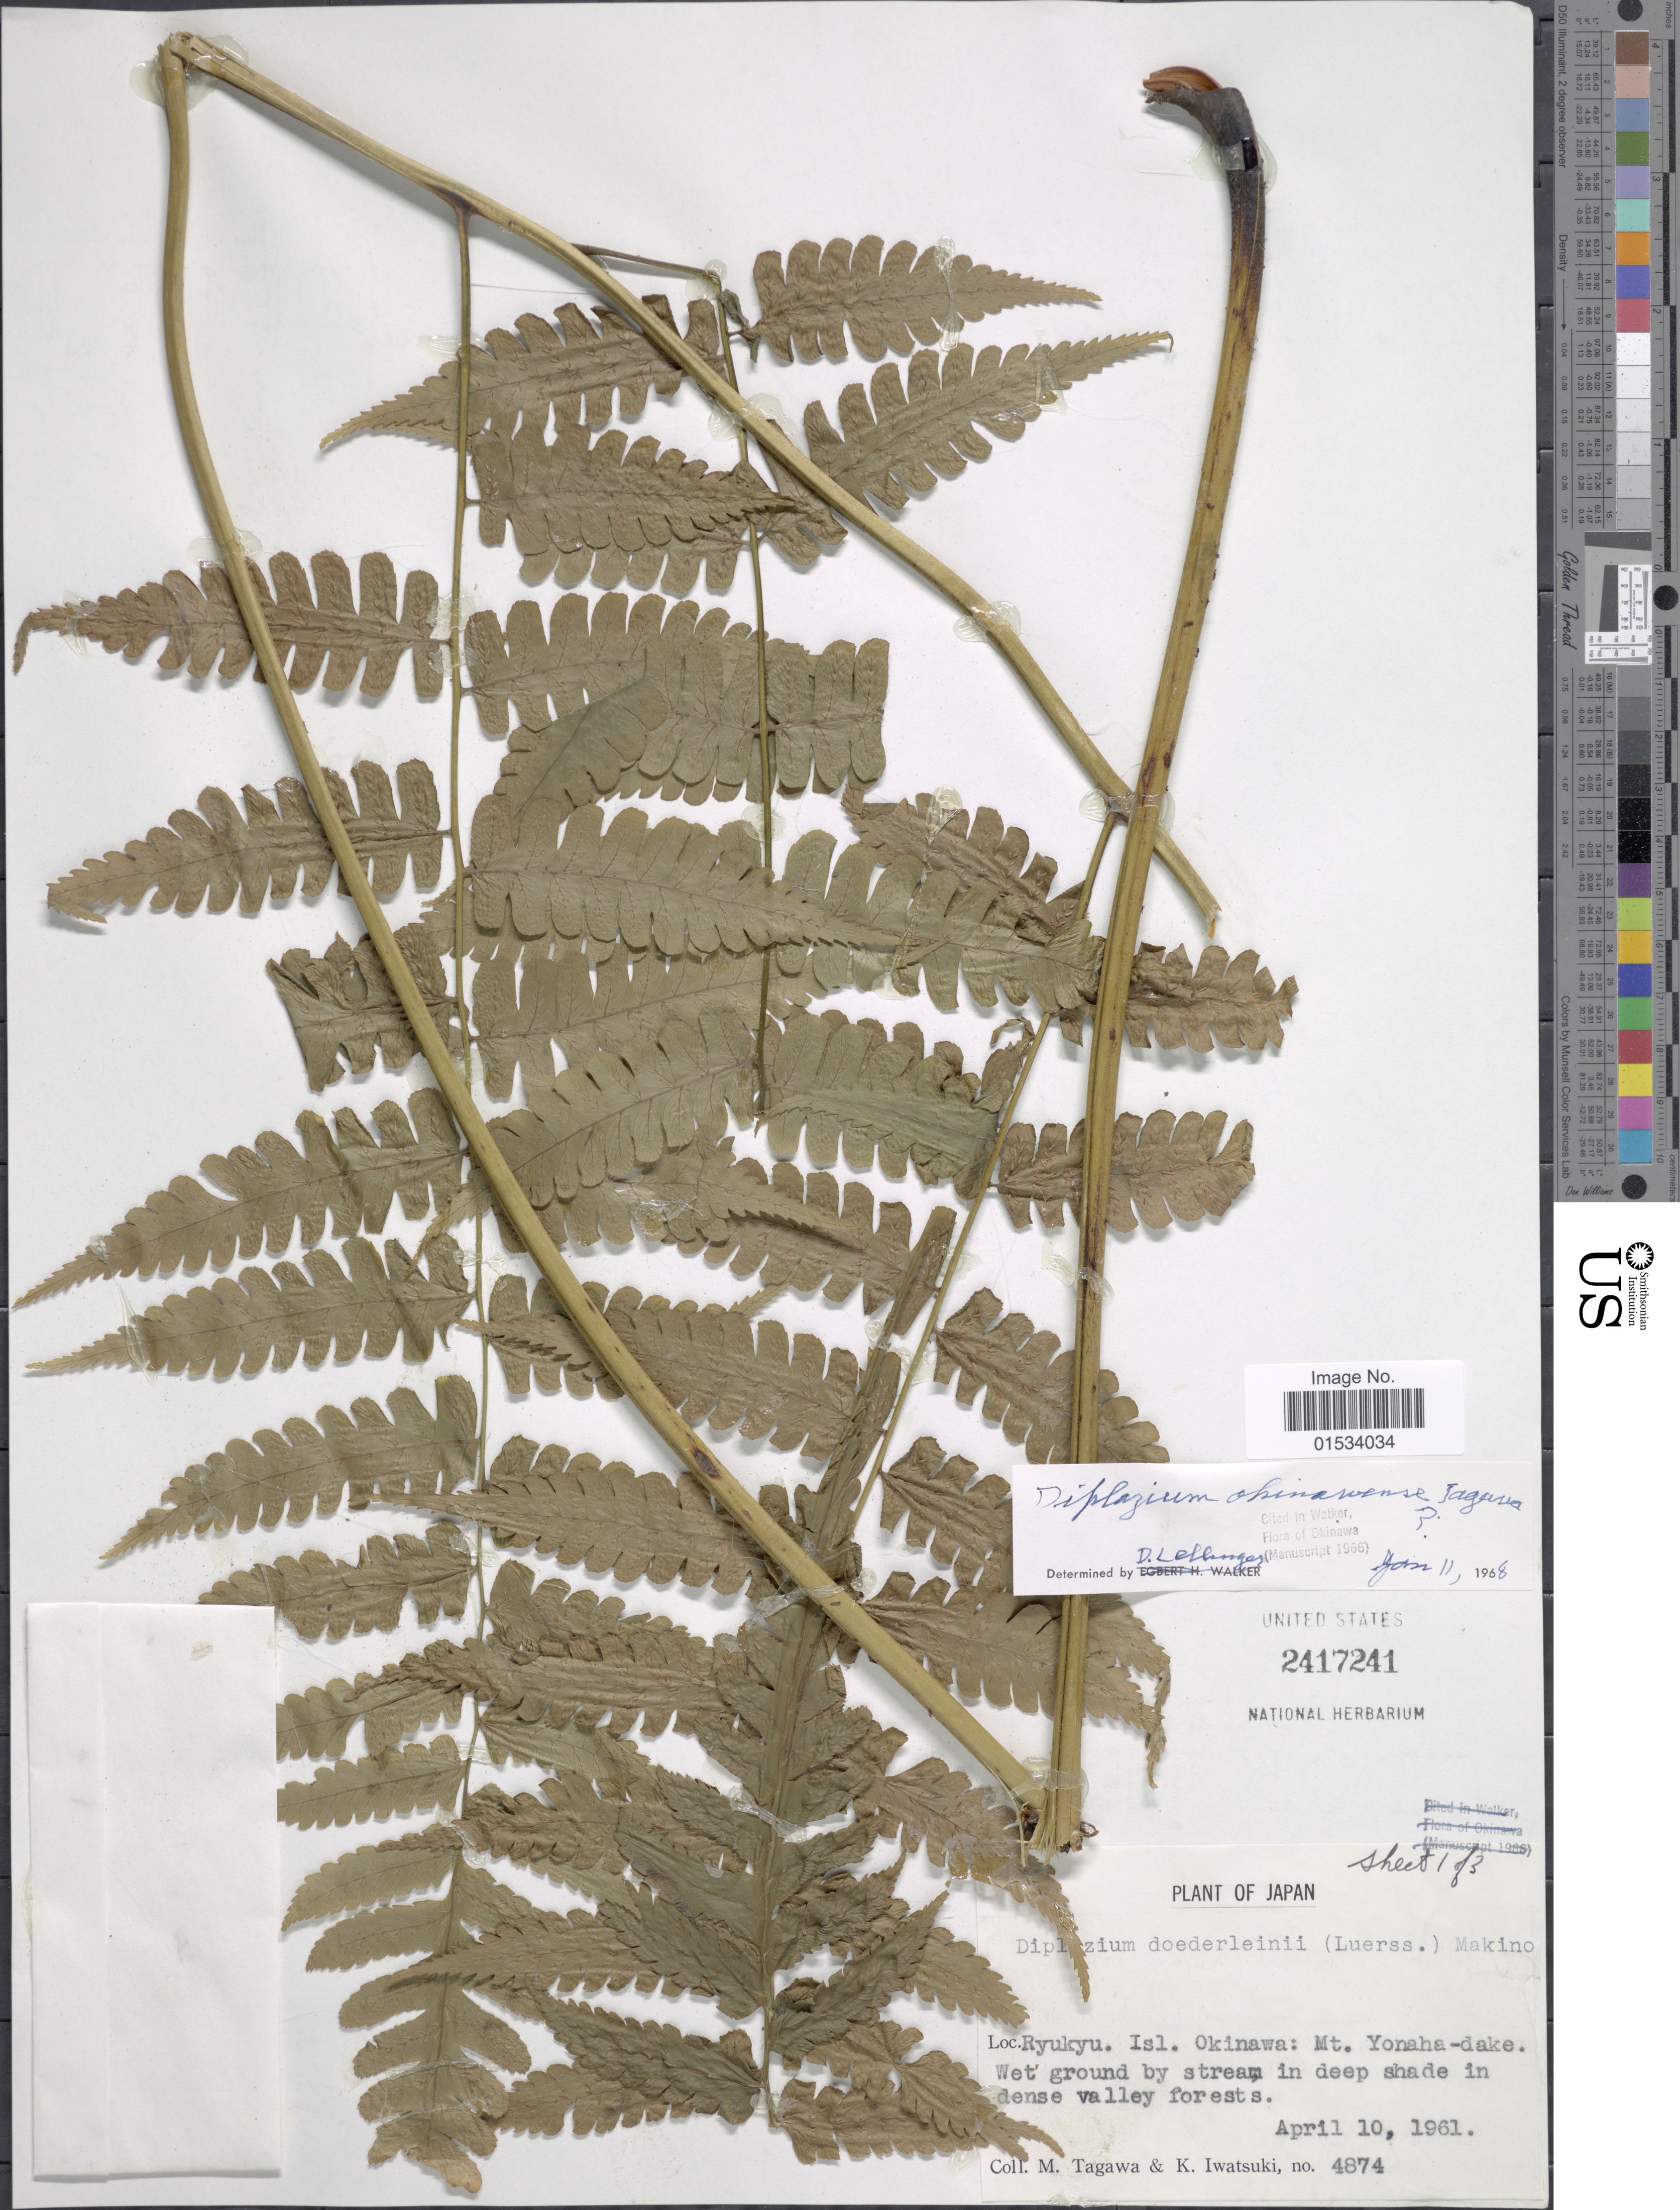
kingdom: Plantae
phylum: Tracheophyta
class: Polypodiopsida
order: Polypodiales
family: Athyriaceae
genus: Diplazium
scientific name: Diplazium okinawaense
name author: Tagawa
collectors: M. Tagawa & K. Iwatsuki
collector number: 4874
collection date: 1961-04-10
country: Japan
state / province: Okinawa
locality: Ryukyu. Isl. Okinawa: Mt. Yonaha-dake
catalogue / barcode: US 2417241